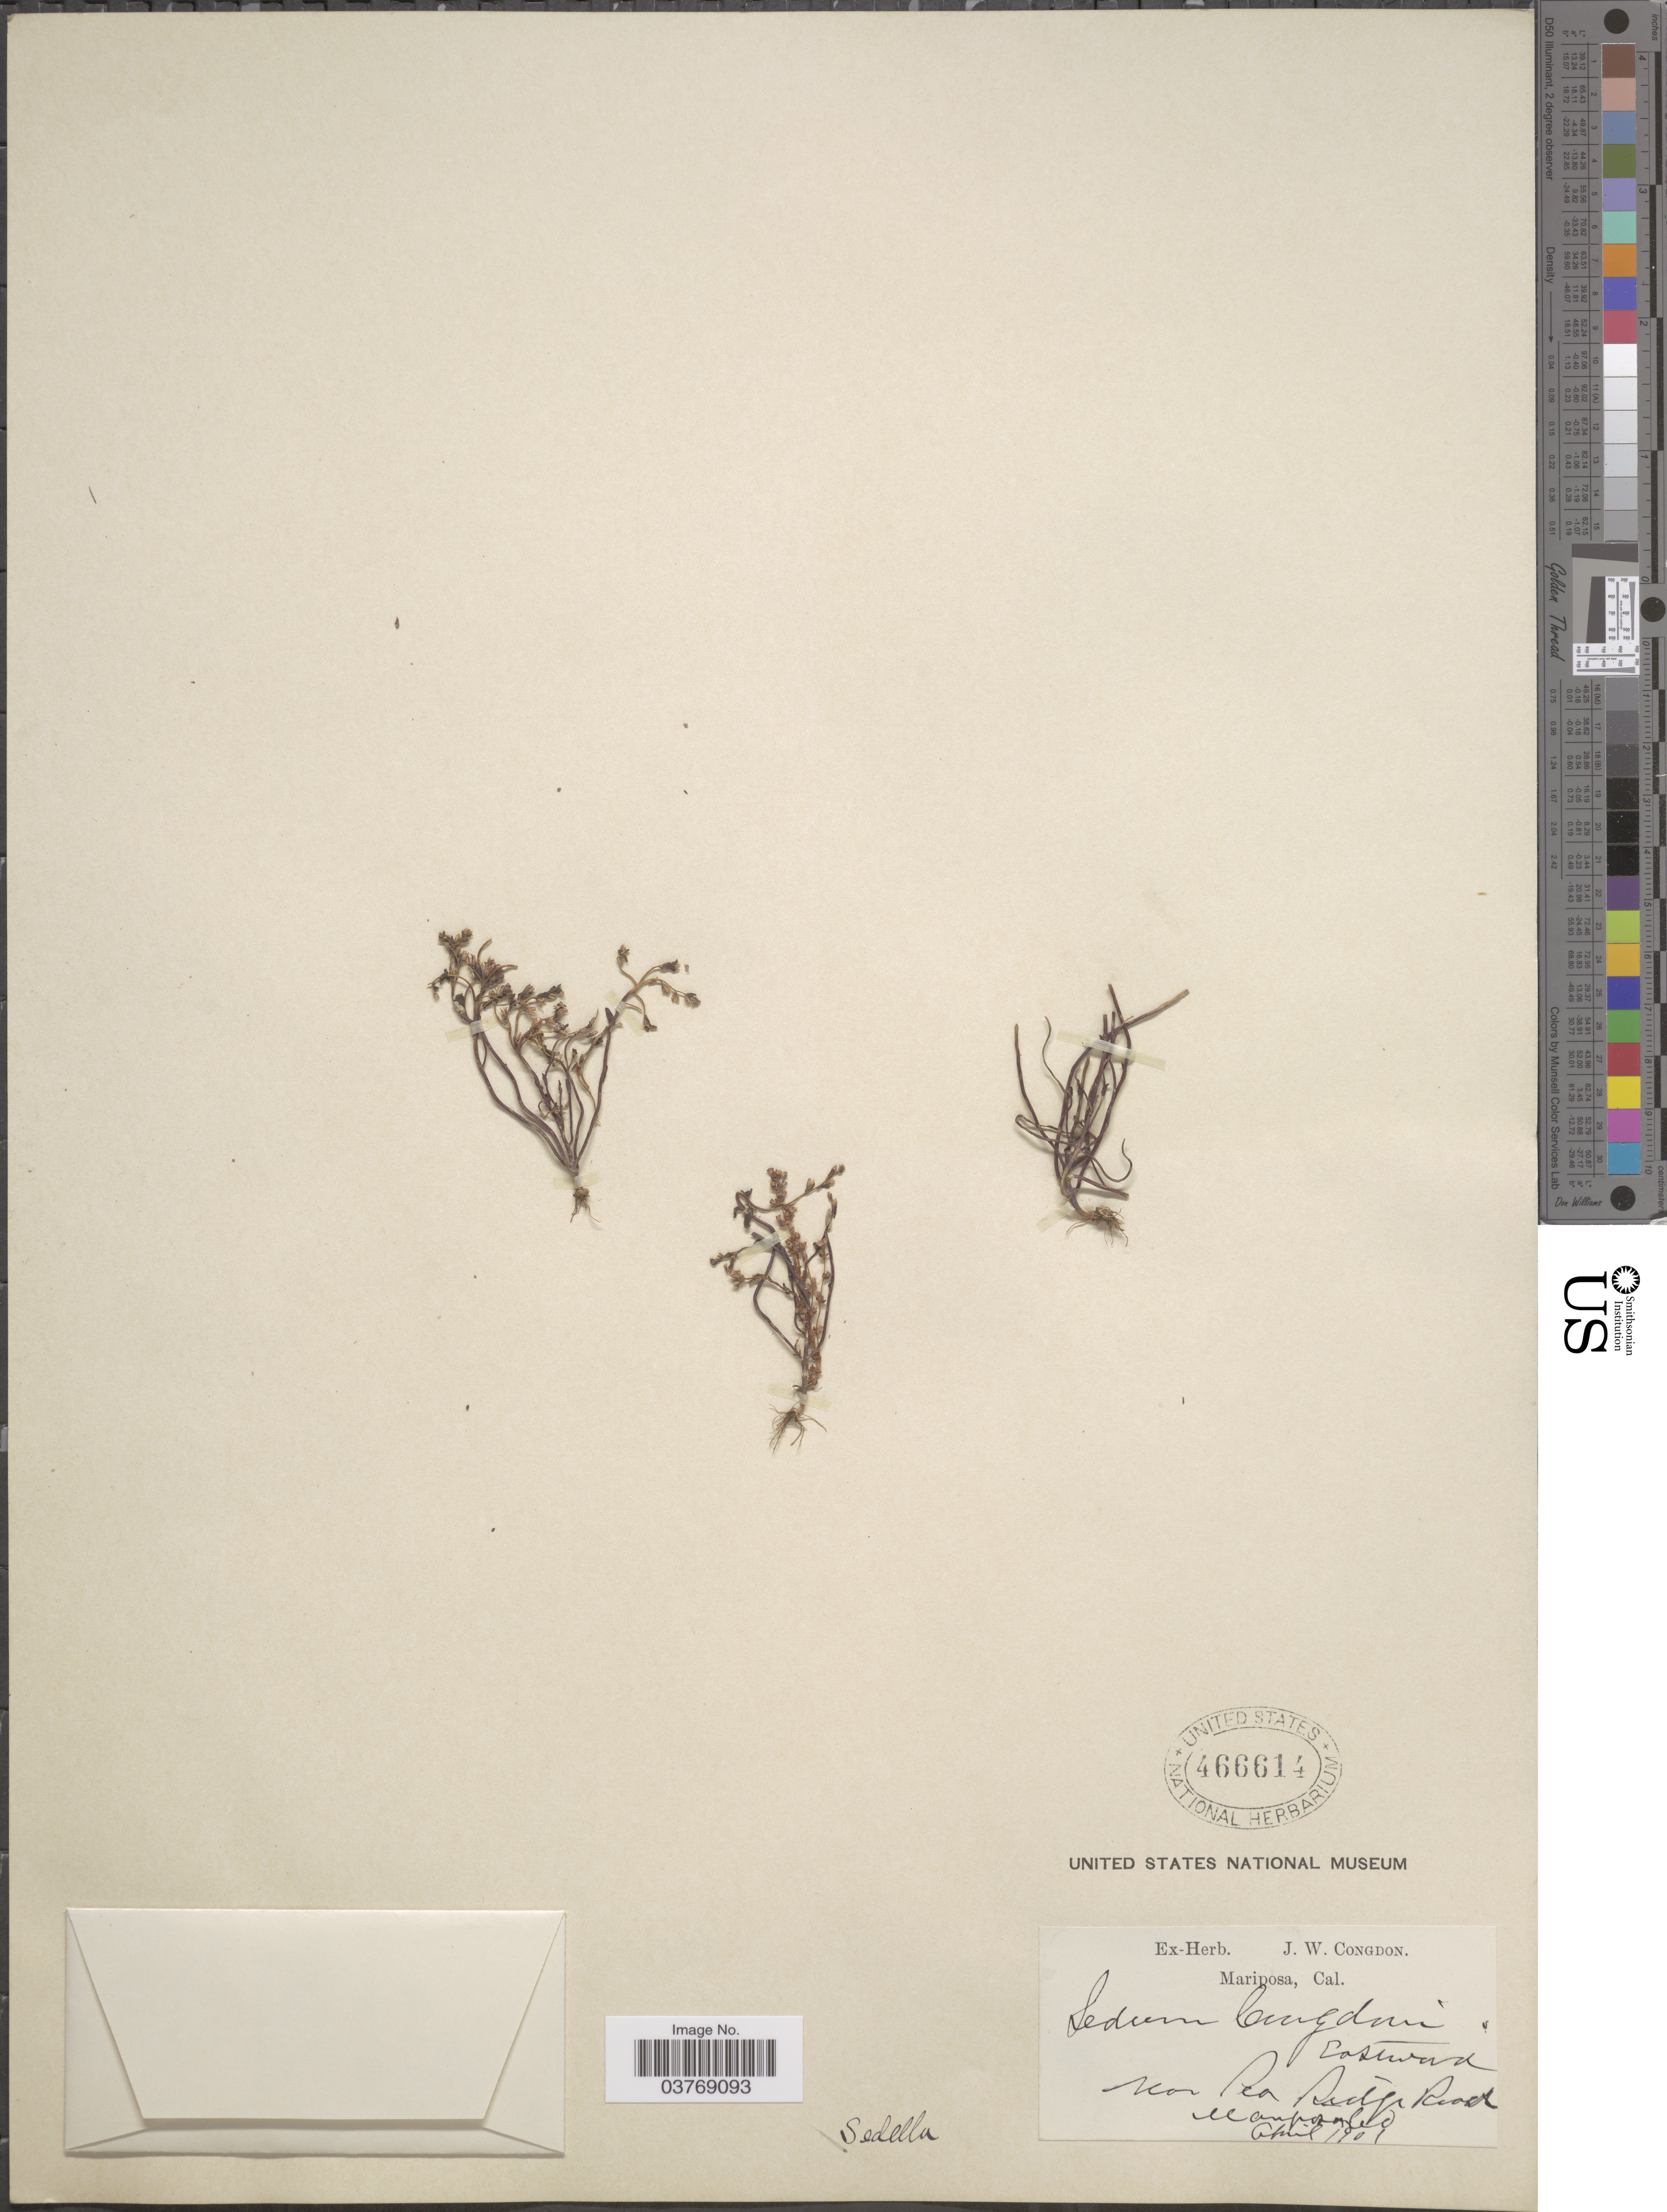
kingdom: Plantae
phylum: Tracheophyta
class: Magnoliopsida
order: Saxifragales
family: Crassulaceae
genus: Sedella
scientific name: Sedella congdonii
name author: (Eastw.) Britton & Rose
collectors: ex herb. J. W. Congdon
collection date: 1901-04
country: United States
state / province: California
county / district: Mariposa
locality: Near Pea Ridge Road Mariposa Co.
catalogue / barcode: US 466614